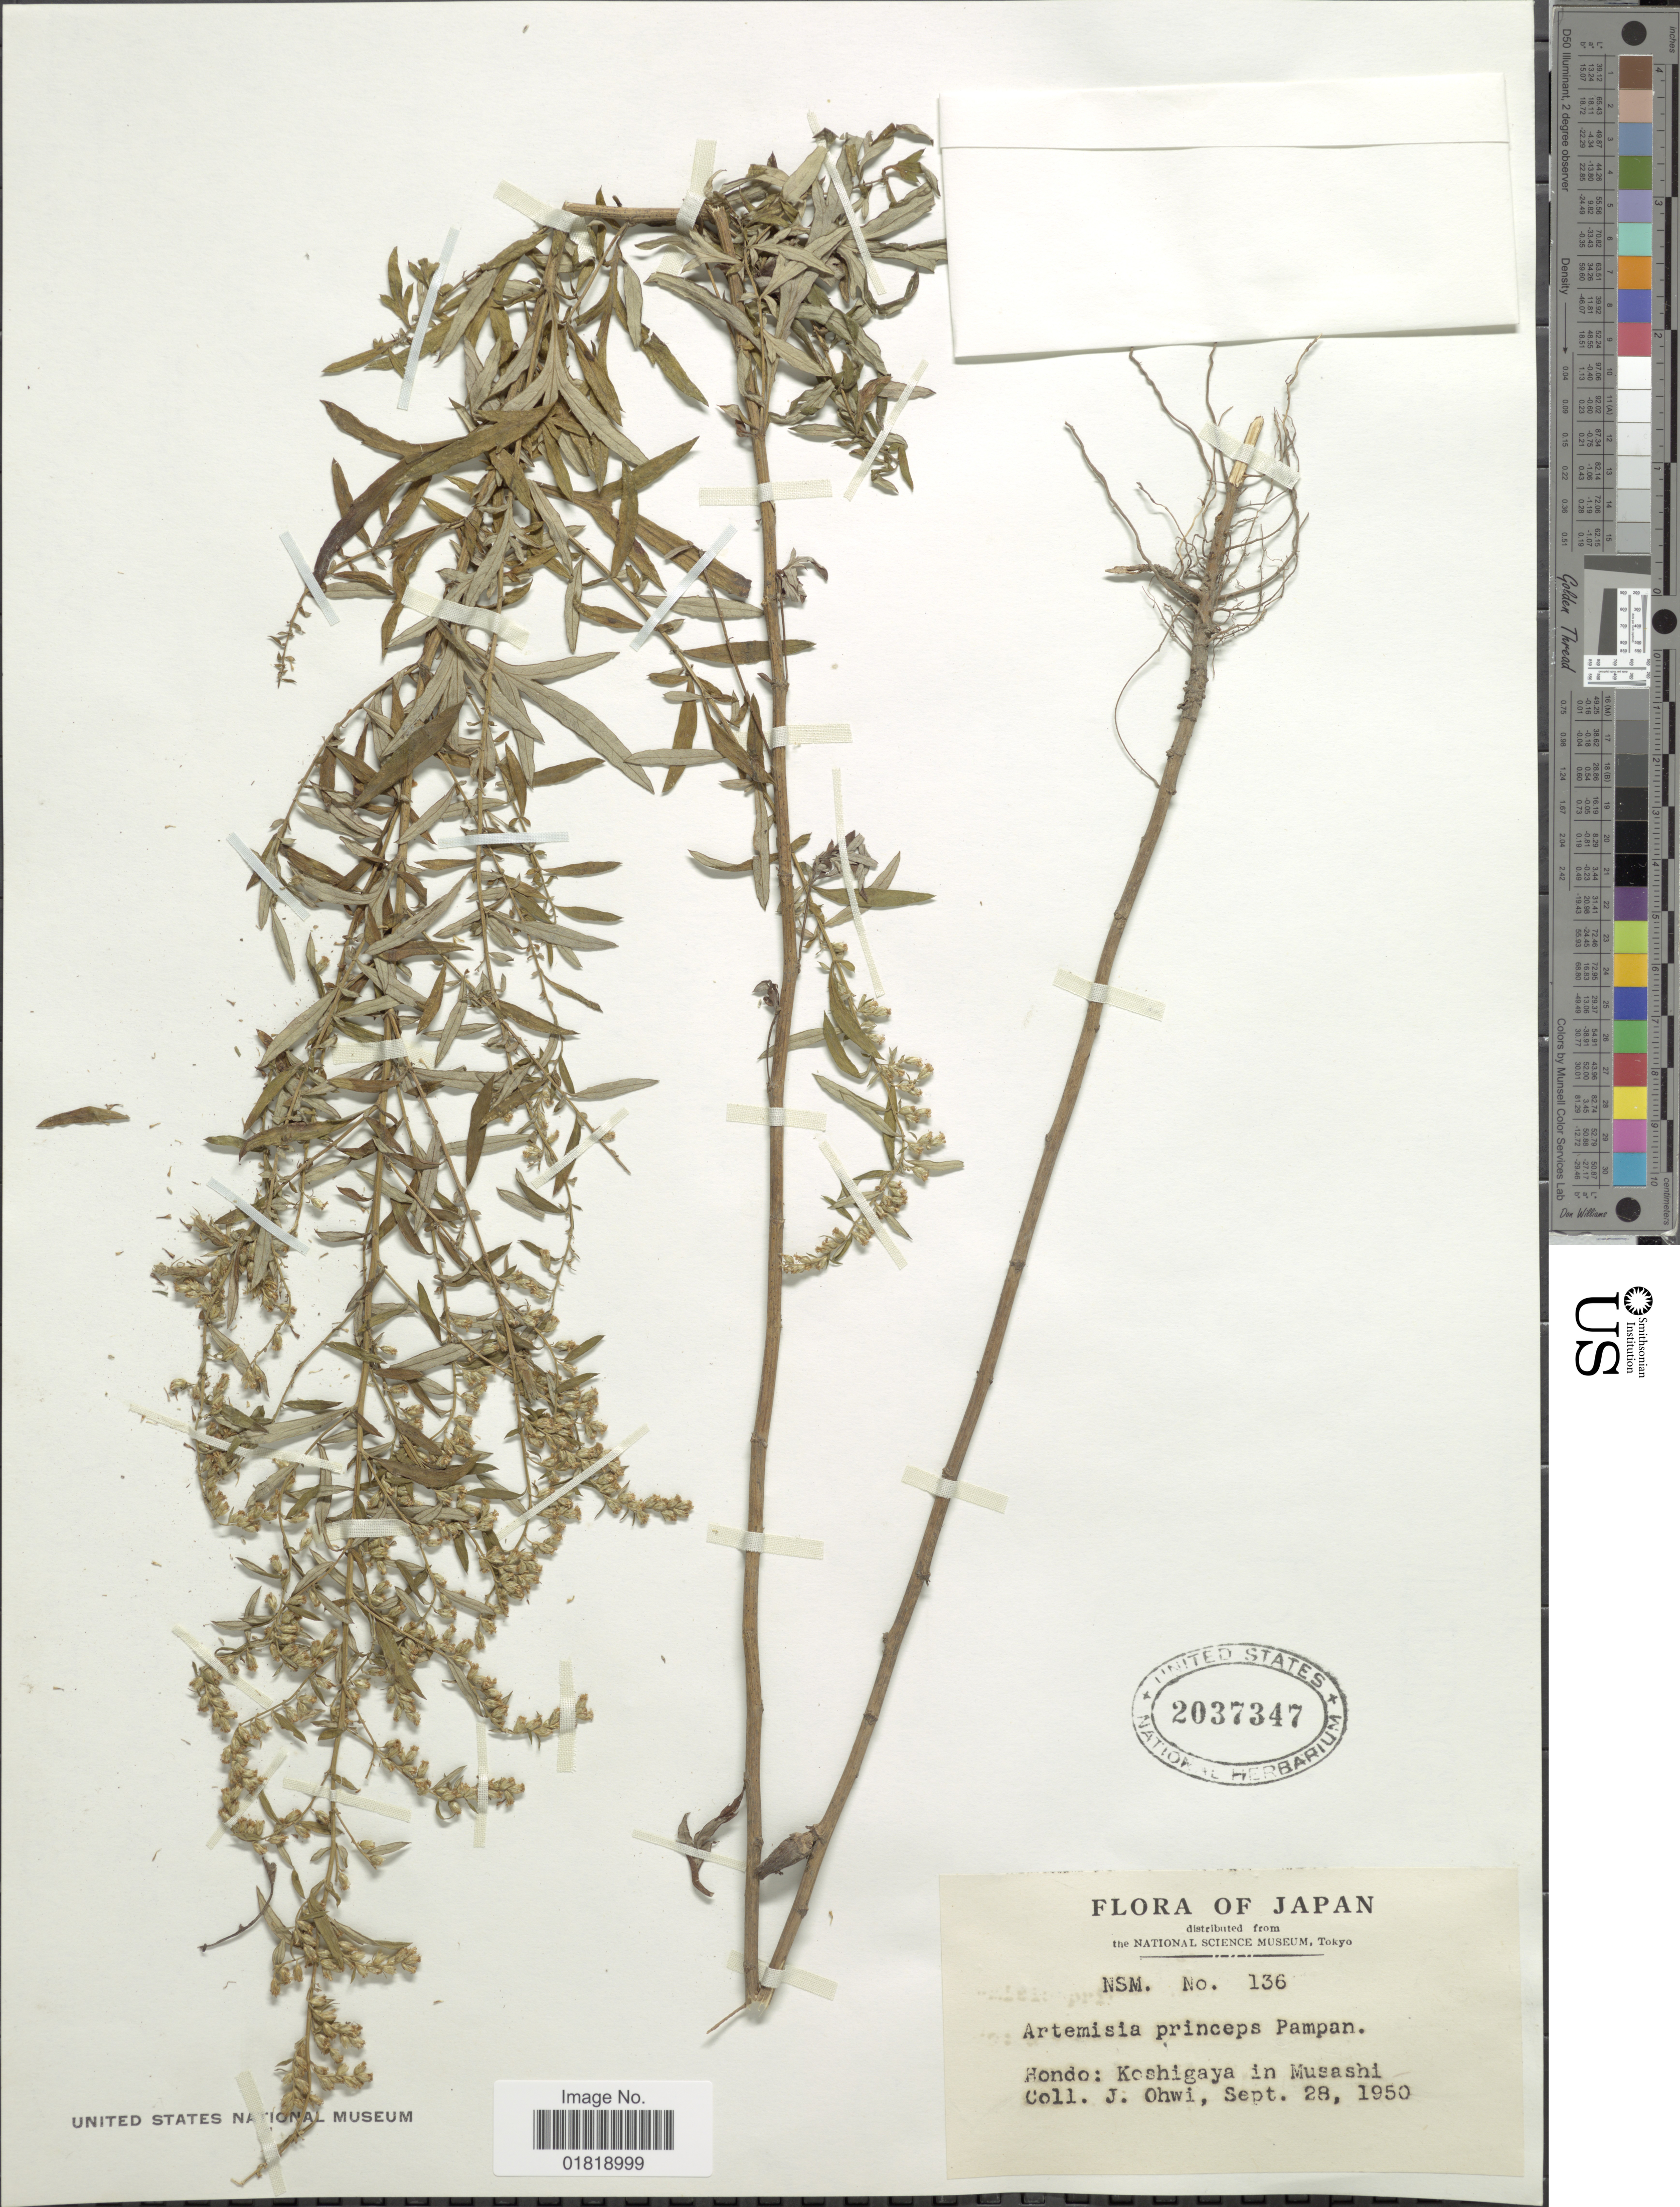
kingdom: Plantae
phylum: Tracheophyta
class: Magnoliopsida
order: Asterales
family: Asteraceae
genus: Artemisia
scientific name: Artemisia princeps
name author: Pamp.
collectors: J. Ohwi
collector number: NSM136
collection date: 1950-09-28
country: Japan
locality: Hondo: Koshigaya in Musashi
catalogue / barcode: US 2037347